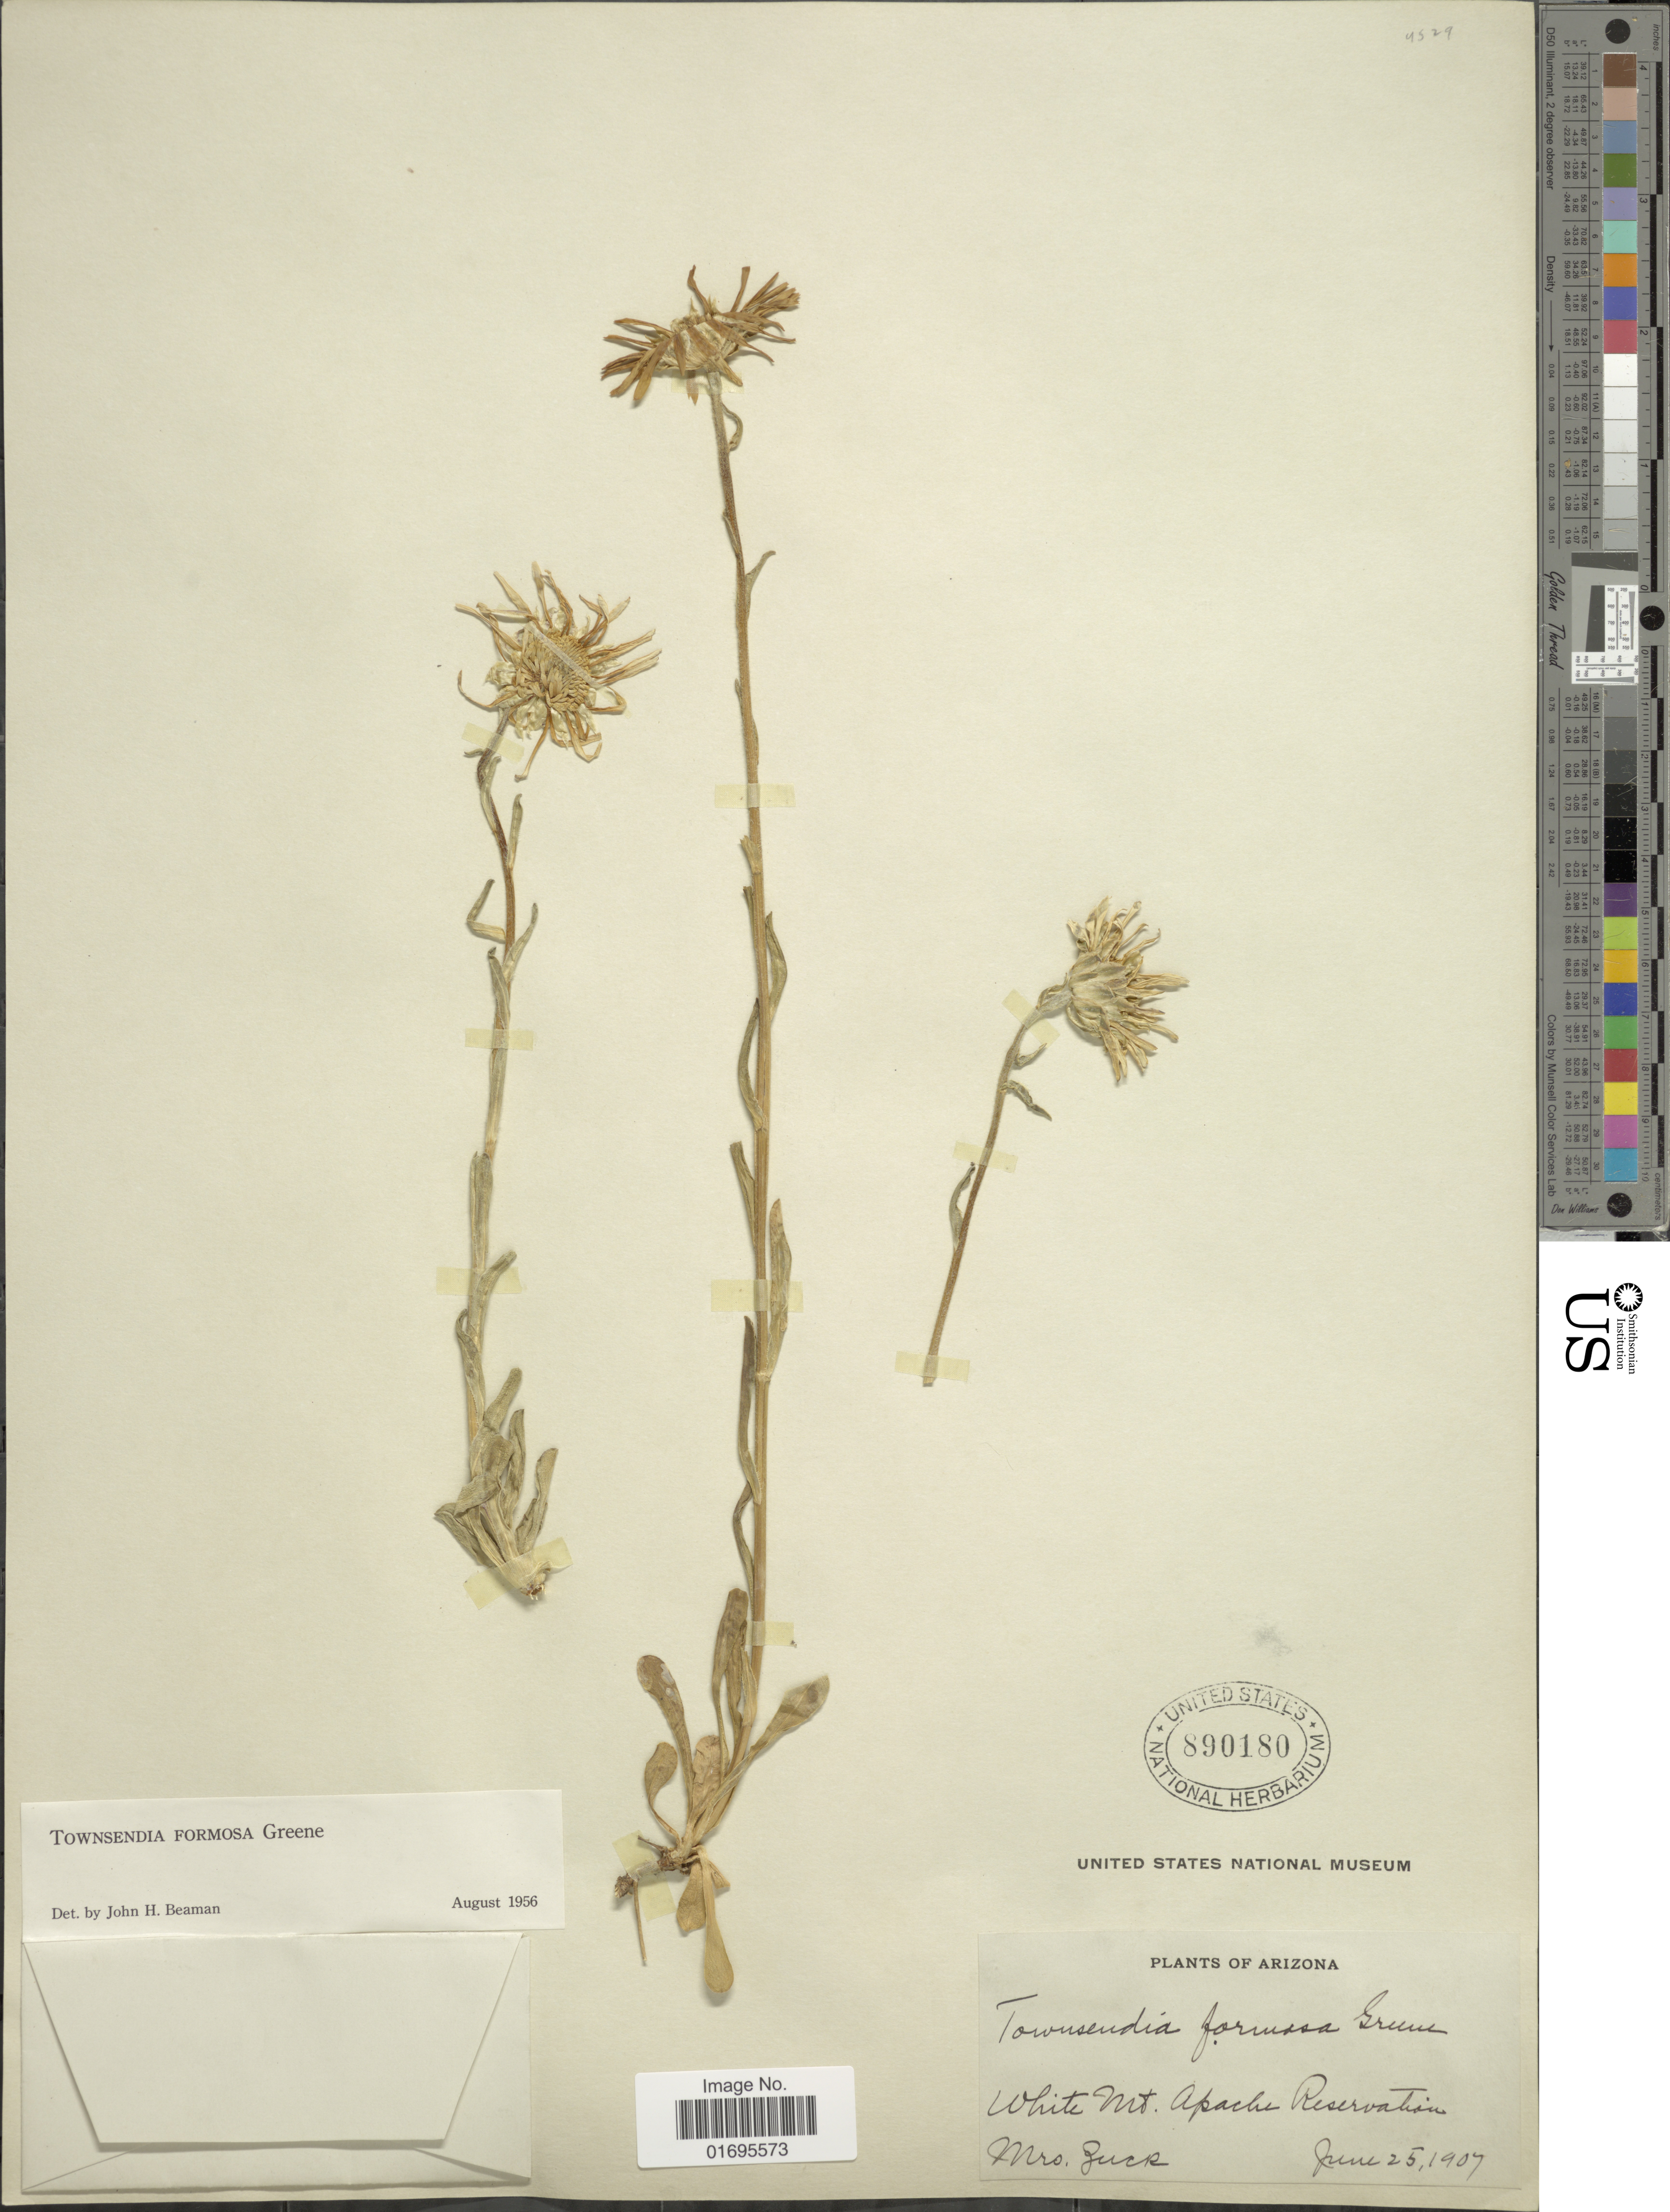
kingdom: Plantae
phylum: Tracheophyta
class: Magnoliopsida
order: Asterales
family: Asteraceae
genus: Townsendia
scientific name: Townsendia formosa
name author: Greene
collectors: Zuck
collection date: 1907-06-25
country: United States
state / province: Arizona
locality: White Mts. Apache Reservation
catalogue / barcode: US 890180